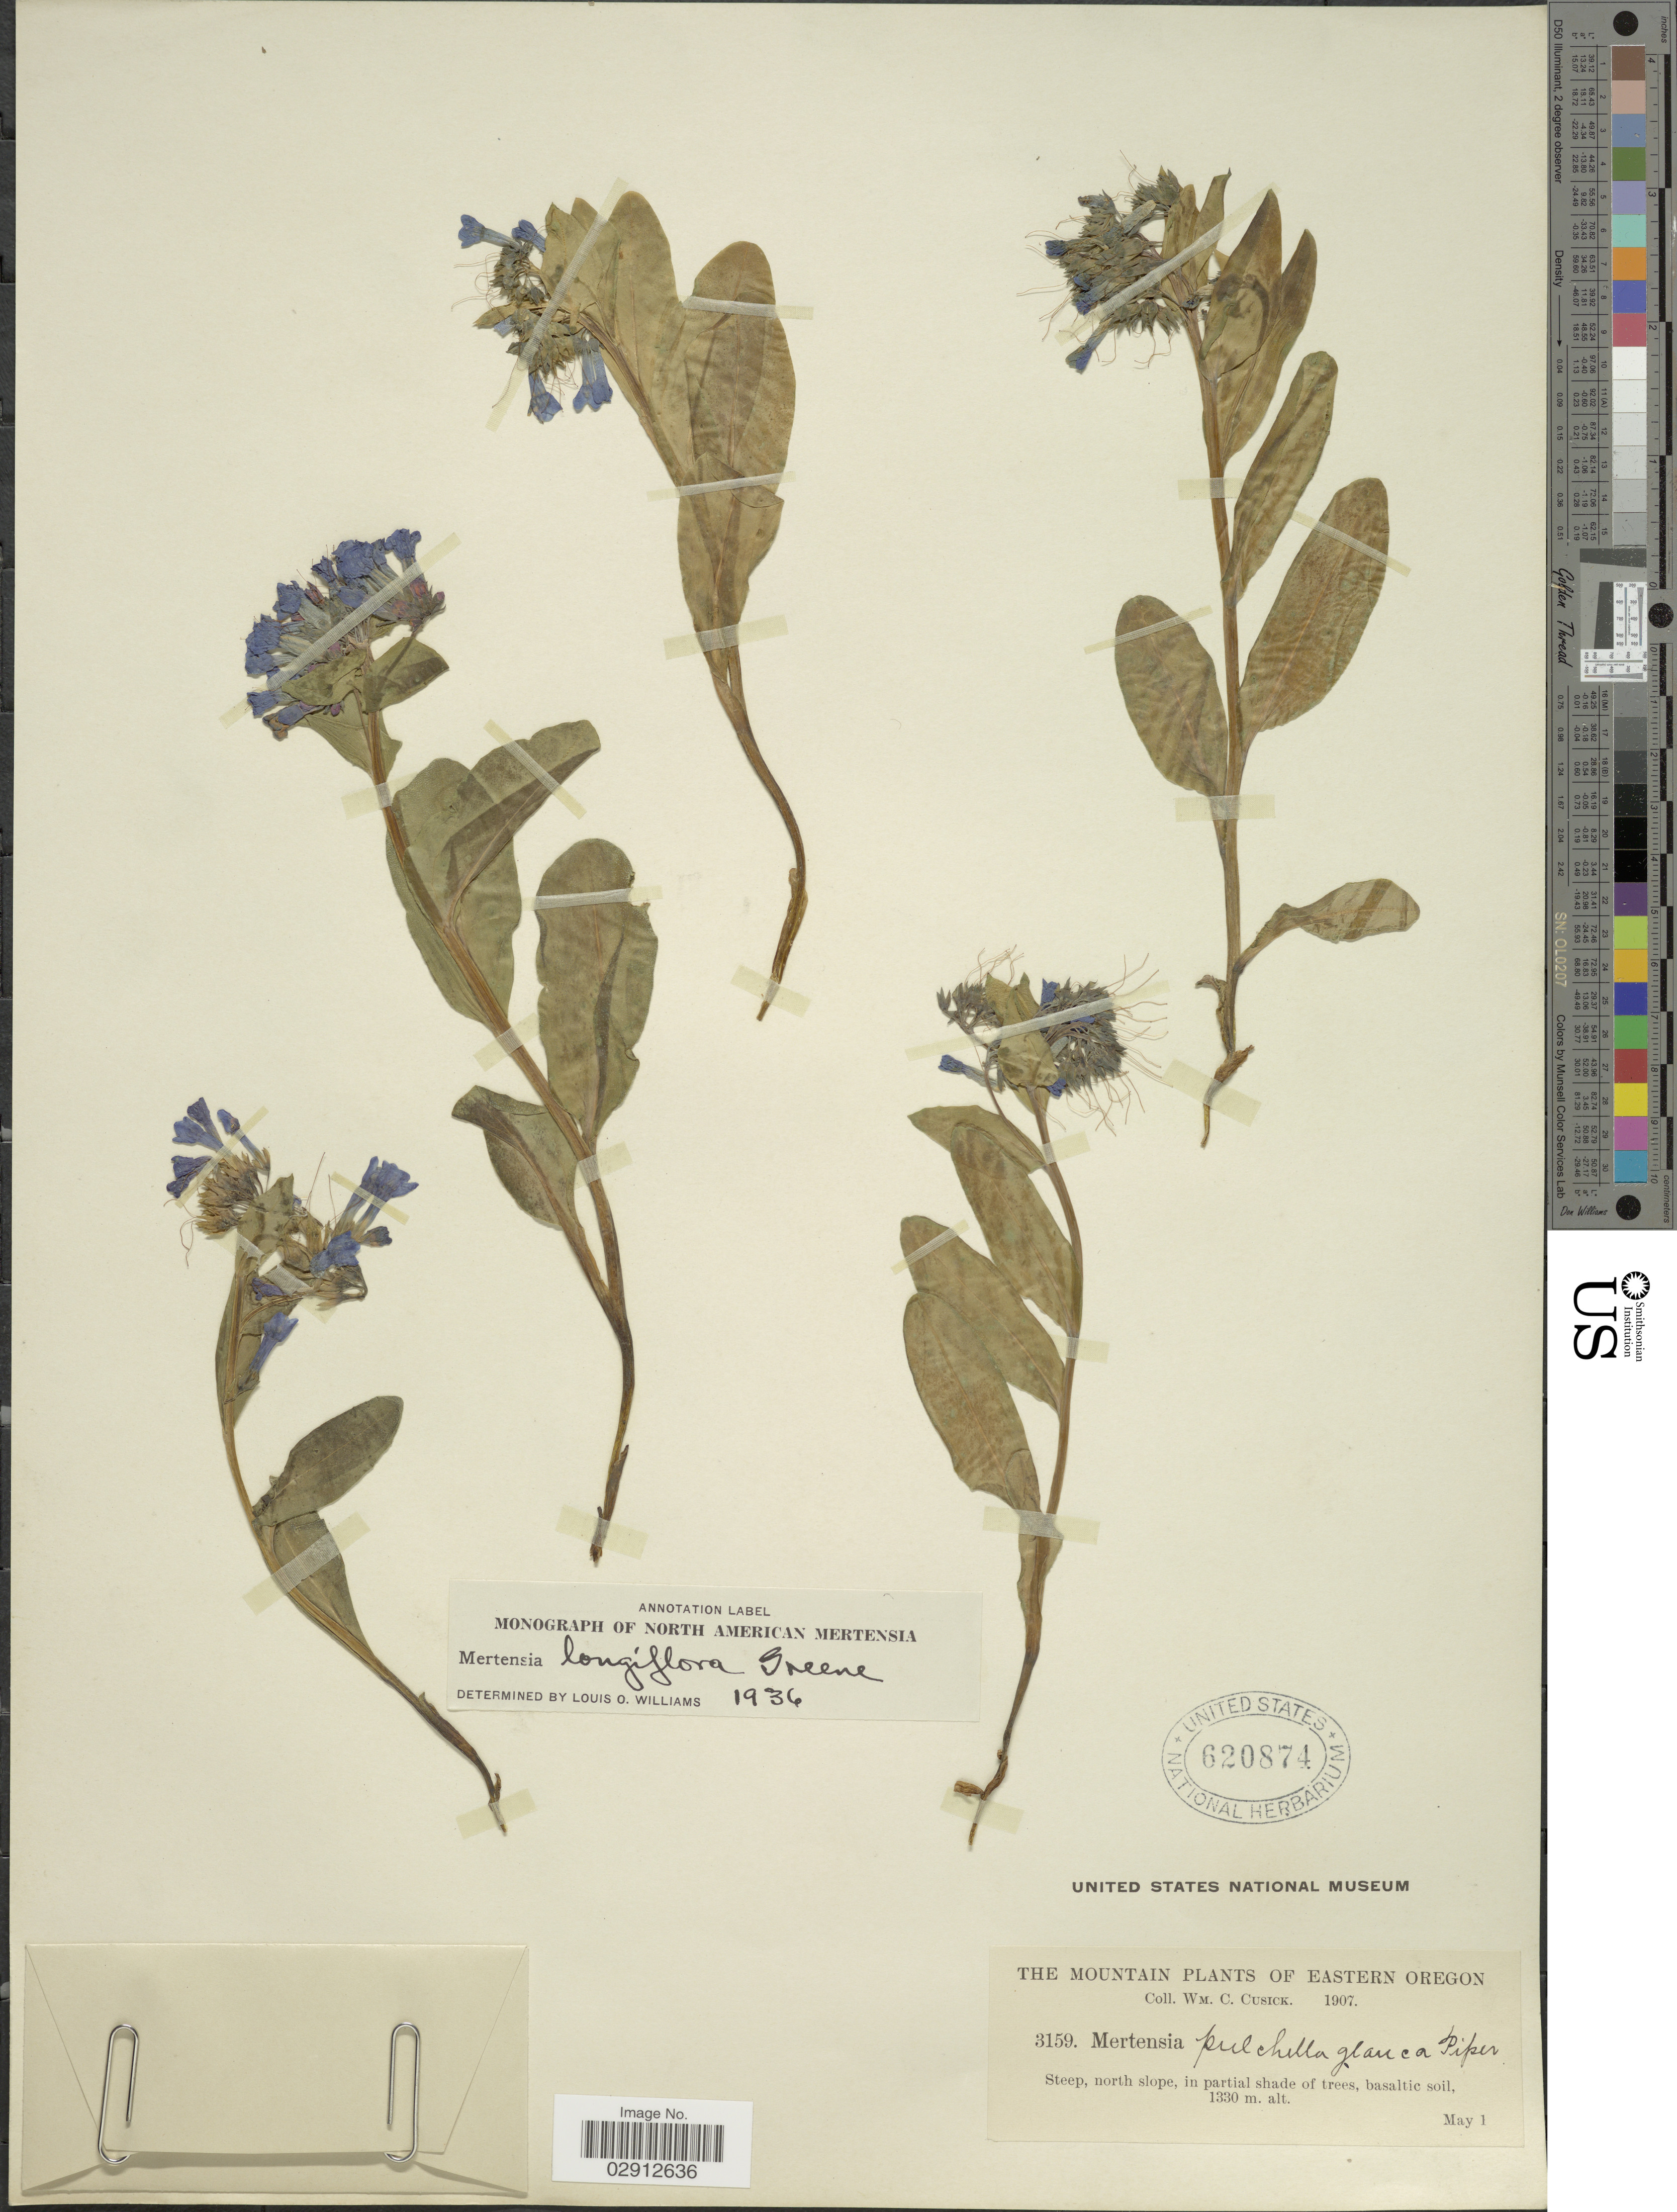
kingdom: Plantae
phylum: Tracheophyta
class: Magnoliopsida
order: Boraginales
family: Boraginaceae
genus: Mertensia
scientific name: Mertensia longiflora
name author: Rydb.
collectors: W. C. Cusick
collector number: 3159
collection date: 1907-05-01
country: United States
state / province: Oregon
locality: Eastern Oregon, Steep, north slope, The Mountain.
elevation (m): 1330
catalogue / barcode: US 620874